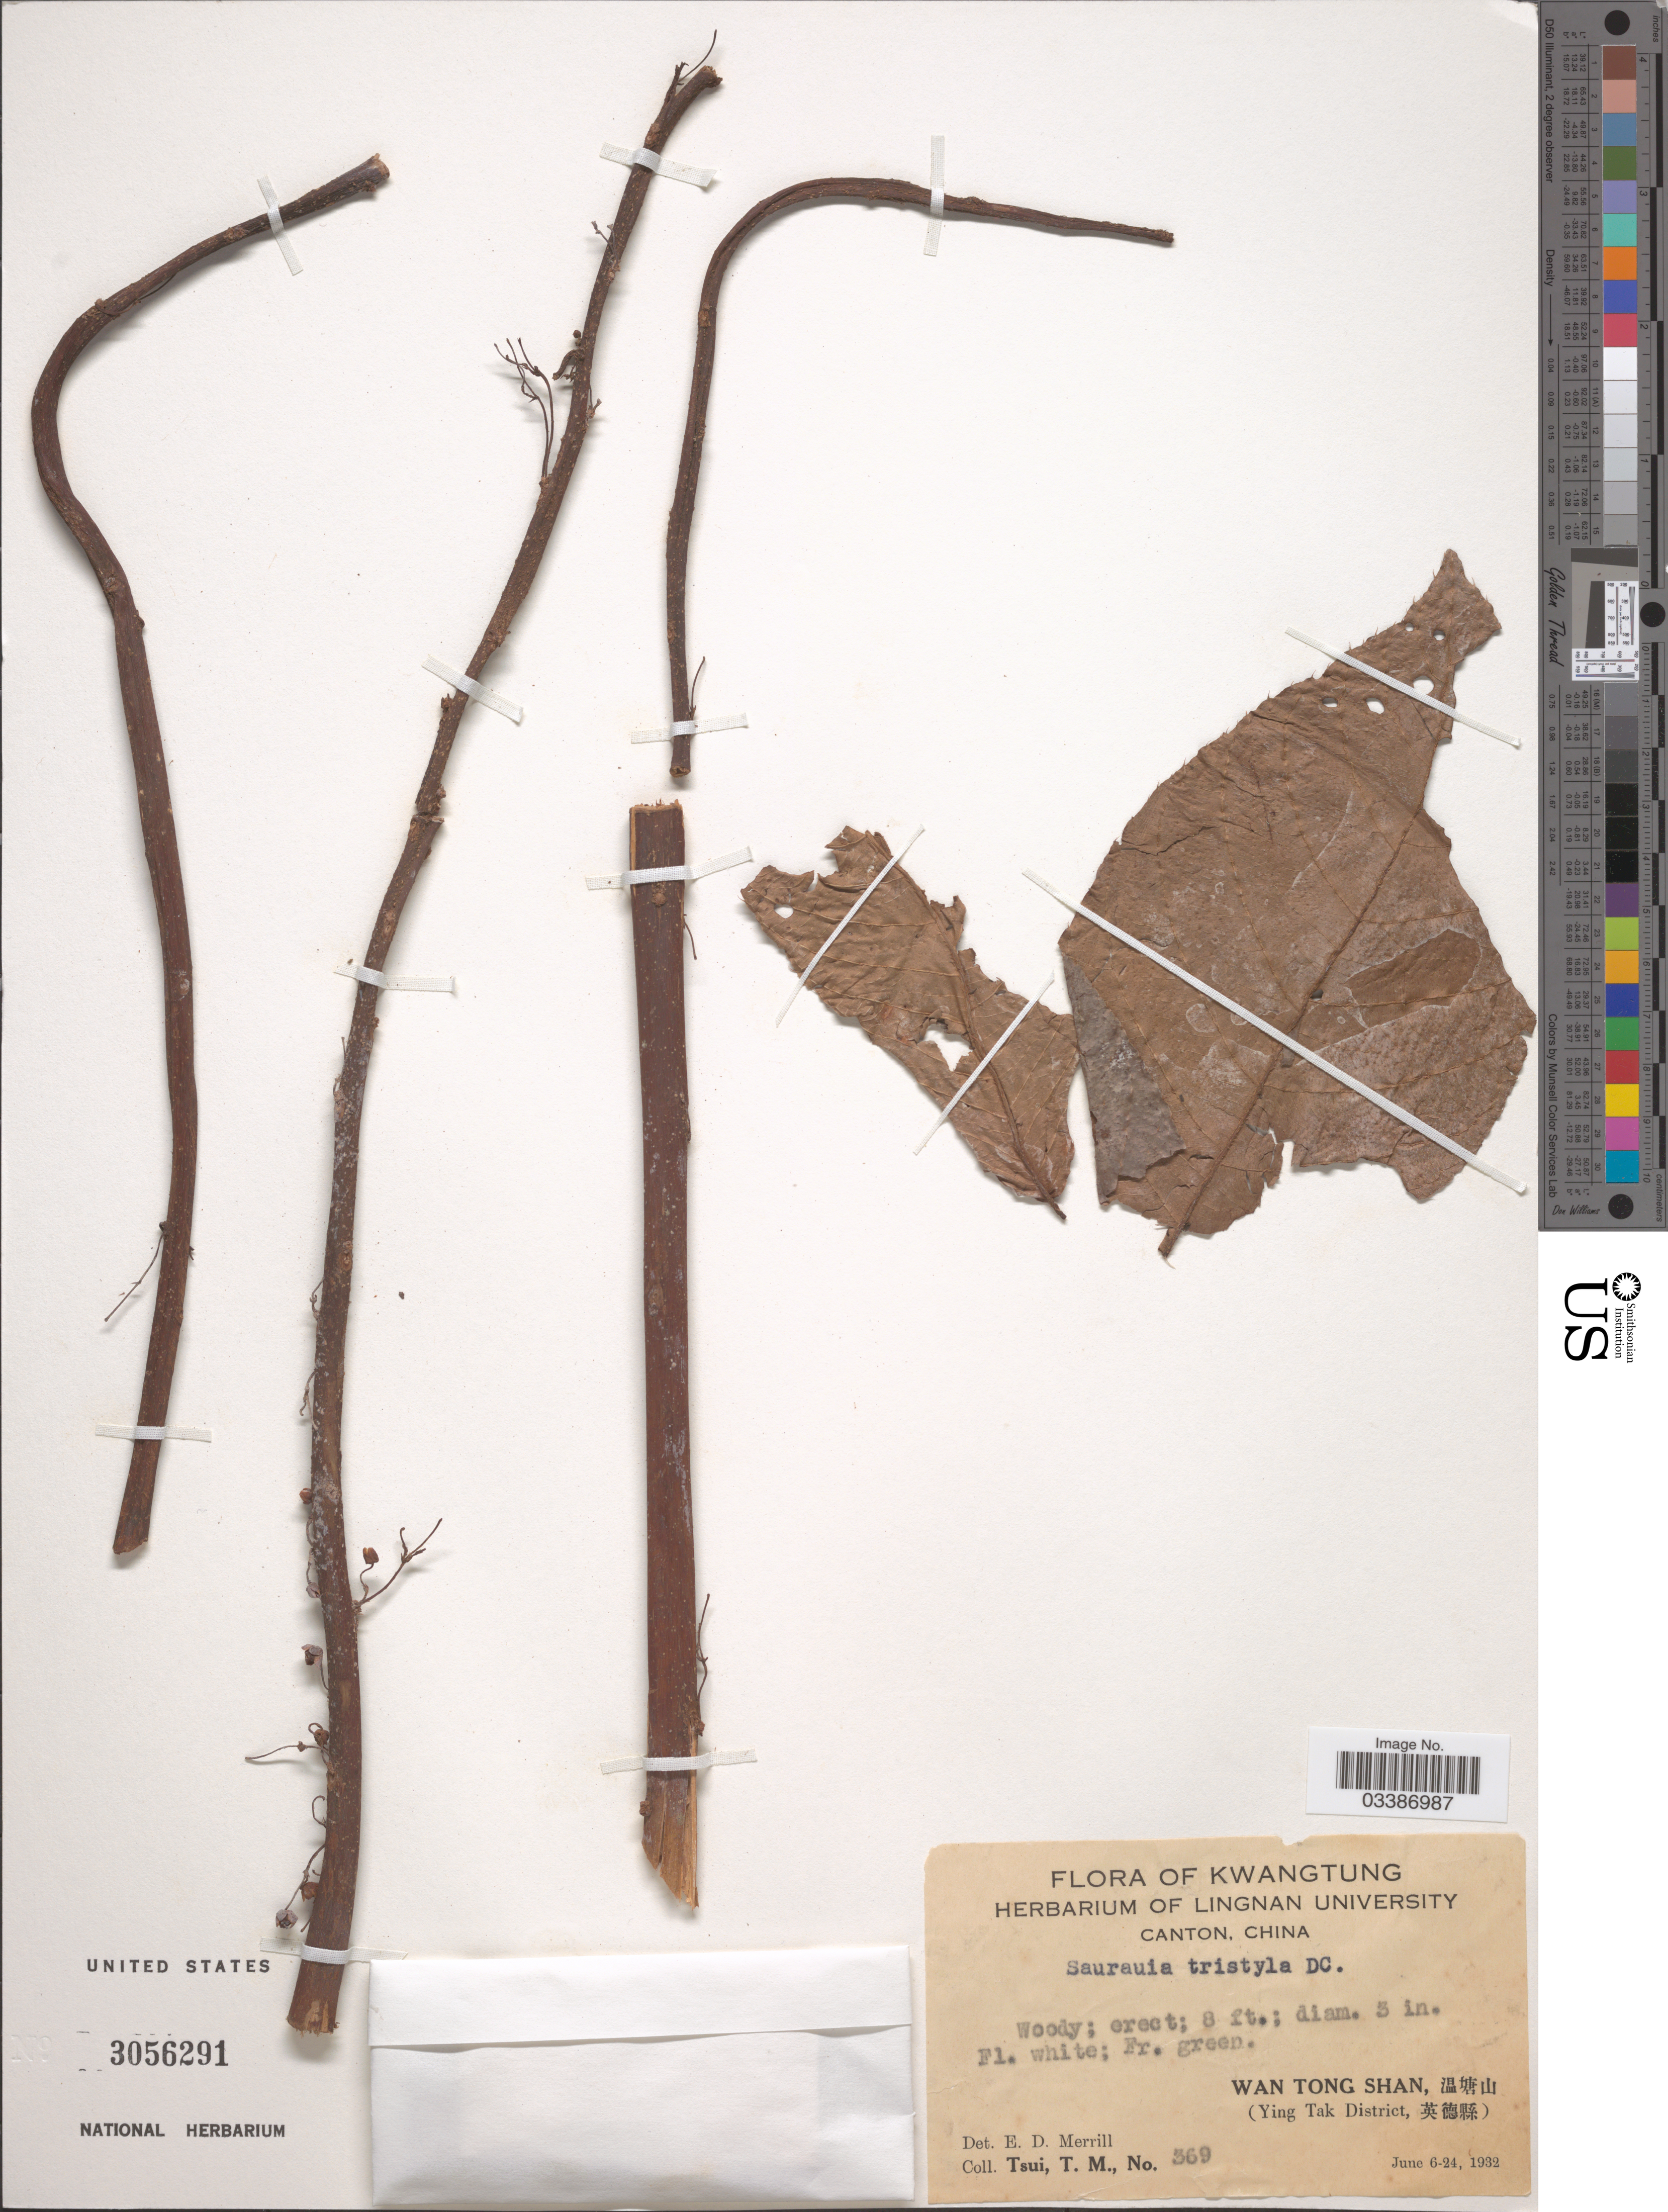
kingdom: Plantae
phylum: Tracheophyta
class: Magnoliopsida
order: Ericales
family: Actinidiaceae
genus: Saurauia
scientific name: Saurauia tristyla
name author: DC.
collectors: T. Tsui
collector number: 369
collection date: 1932-06-06/1932-06-24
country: China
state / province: Guangdong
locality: Kwangtung. Wan Tong Shan, X. (Ying Tak District, X).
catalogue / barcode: US 3056291